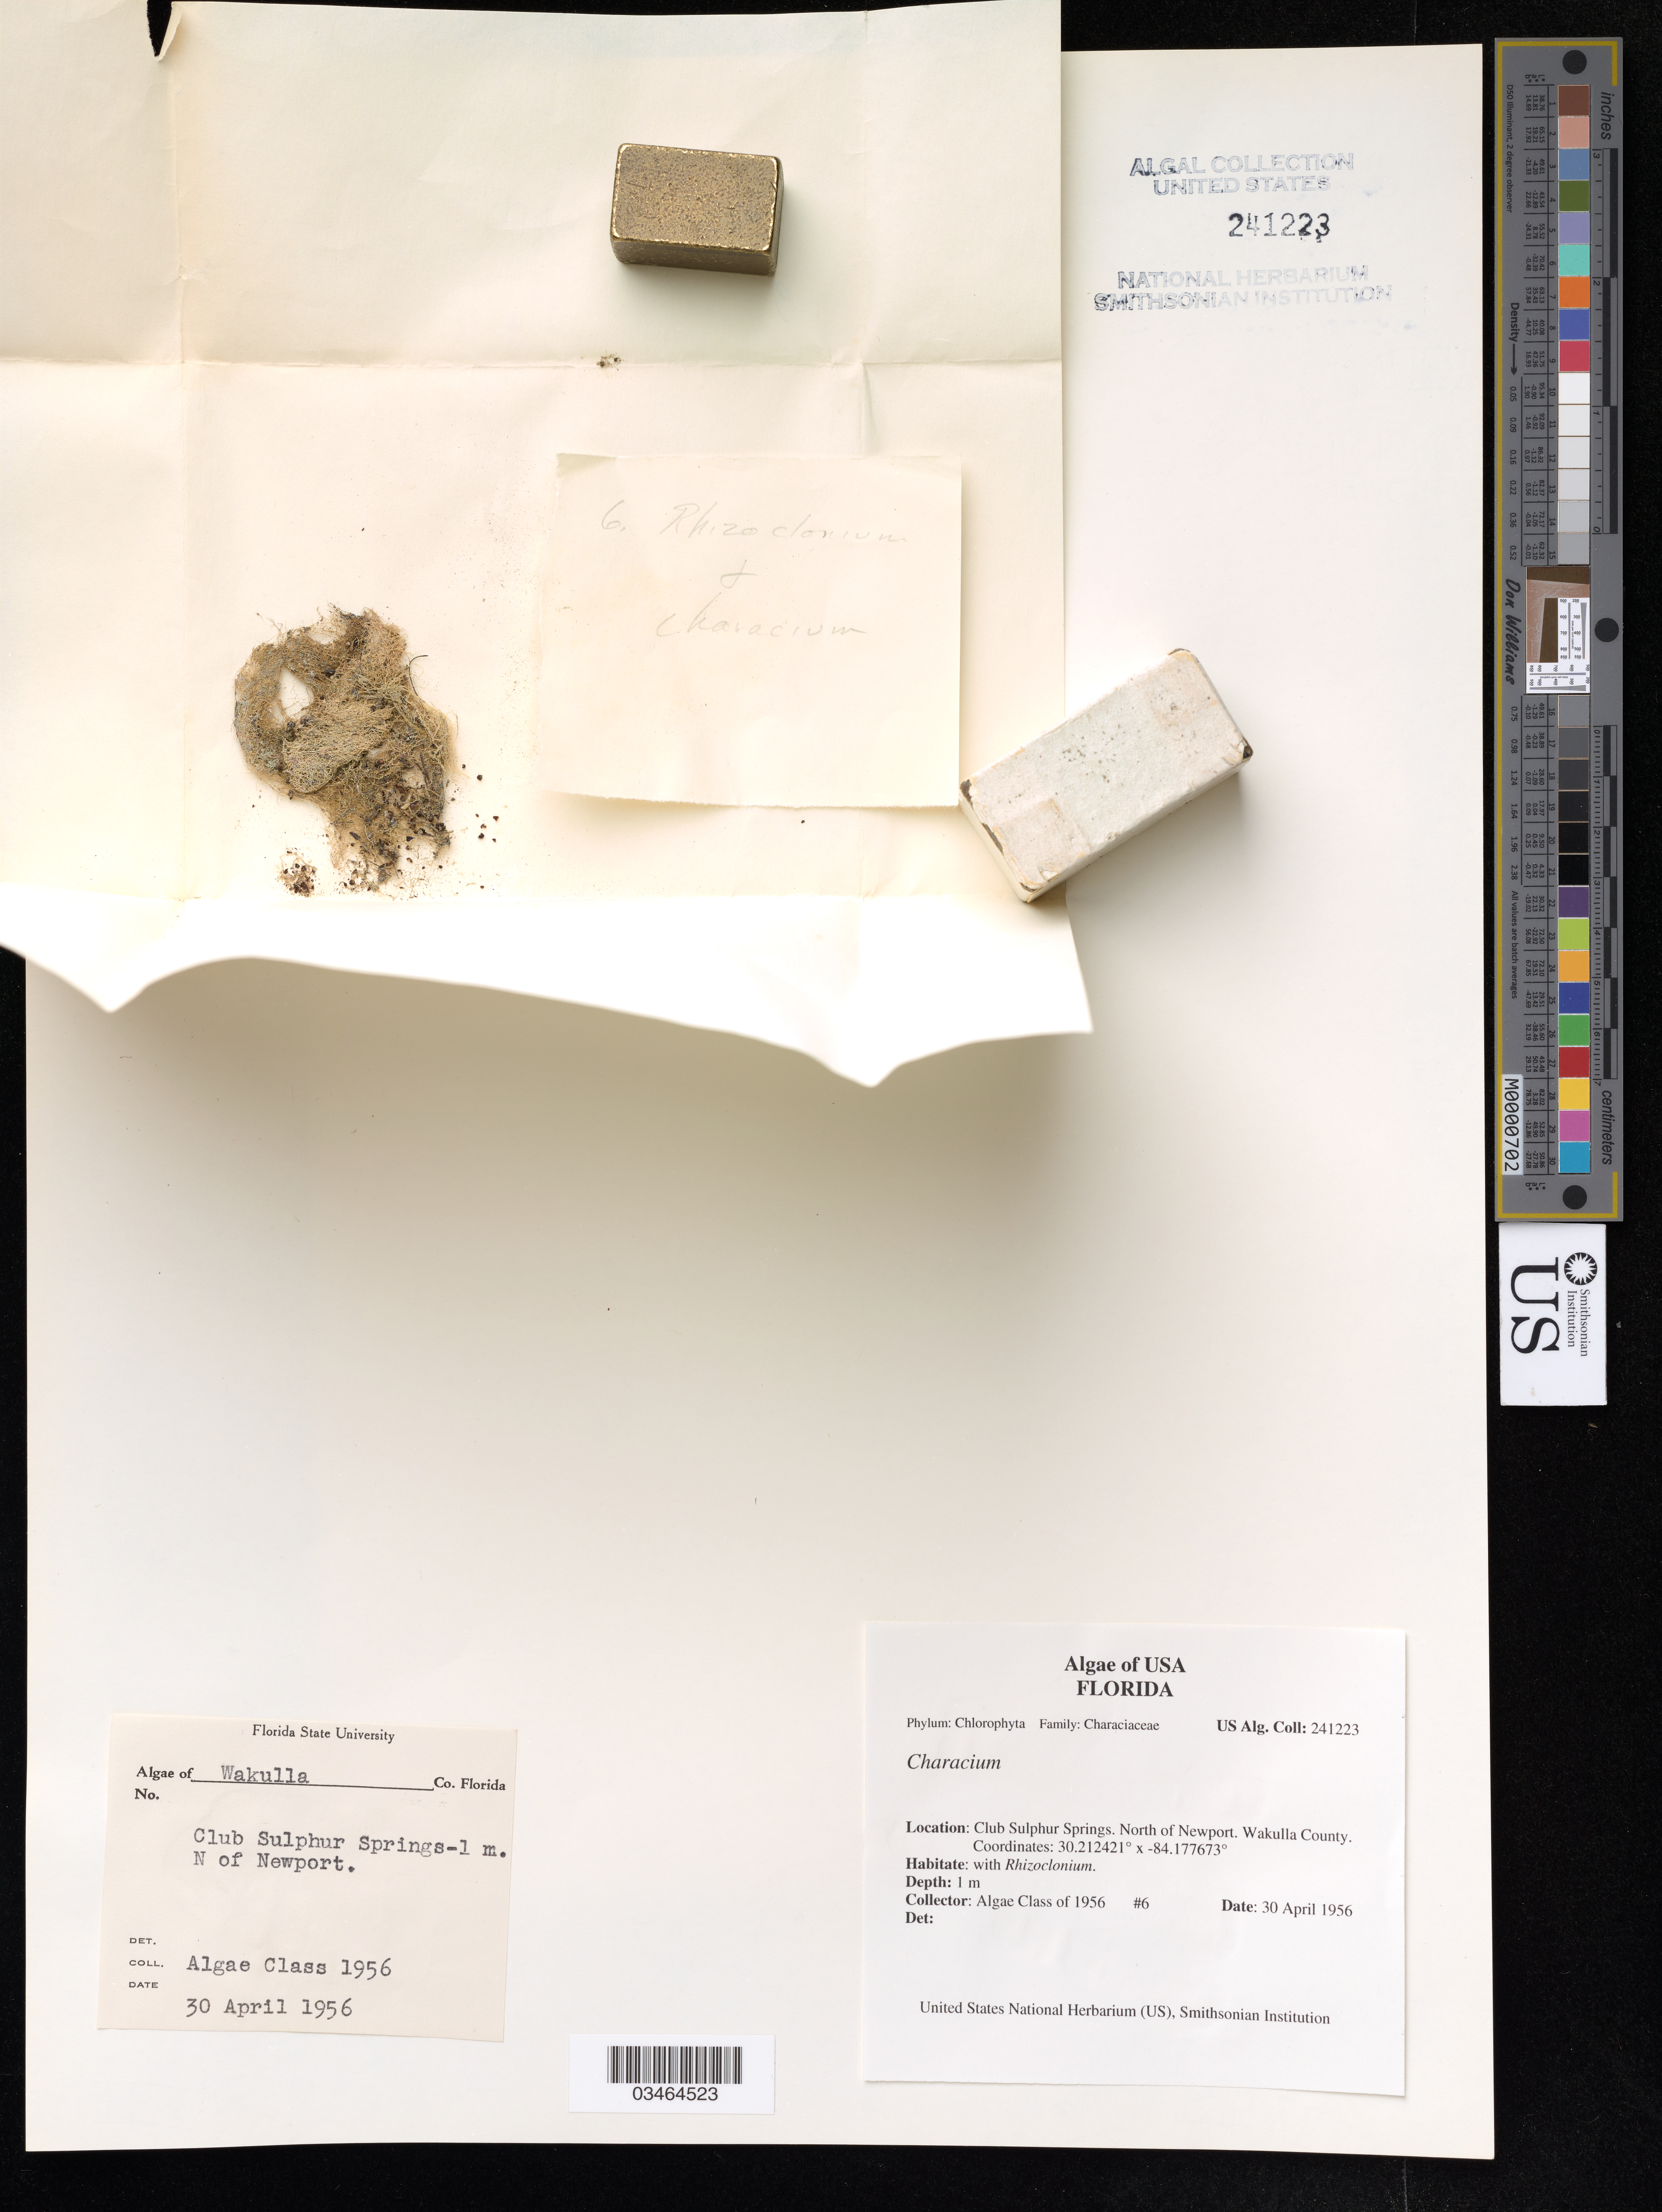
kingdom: Plantae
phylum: Chlorophyta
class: Chlorophyceae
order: Sphaeropleales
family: Characiaceae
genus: Characium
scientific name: Characium sp.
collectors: Algae Class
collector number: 6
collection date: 1956-04-30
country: United States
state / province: Florida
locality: Club Sulphur Springs. North of Newport. Wakulla County.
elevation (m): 1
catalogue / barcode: US 241223